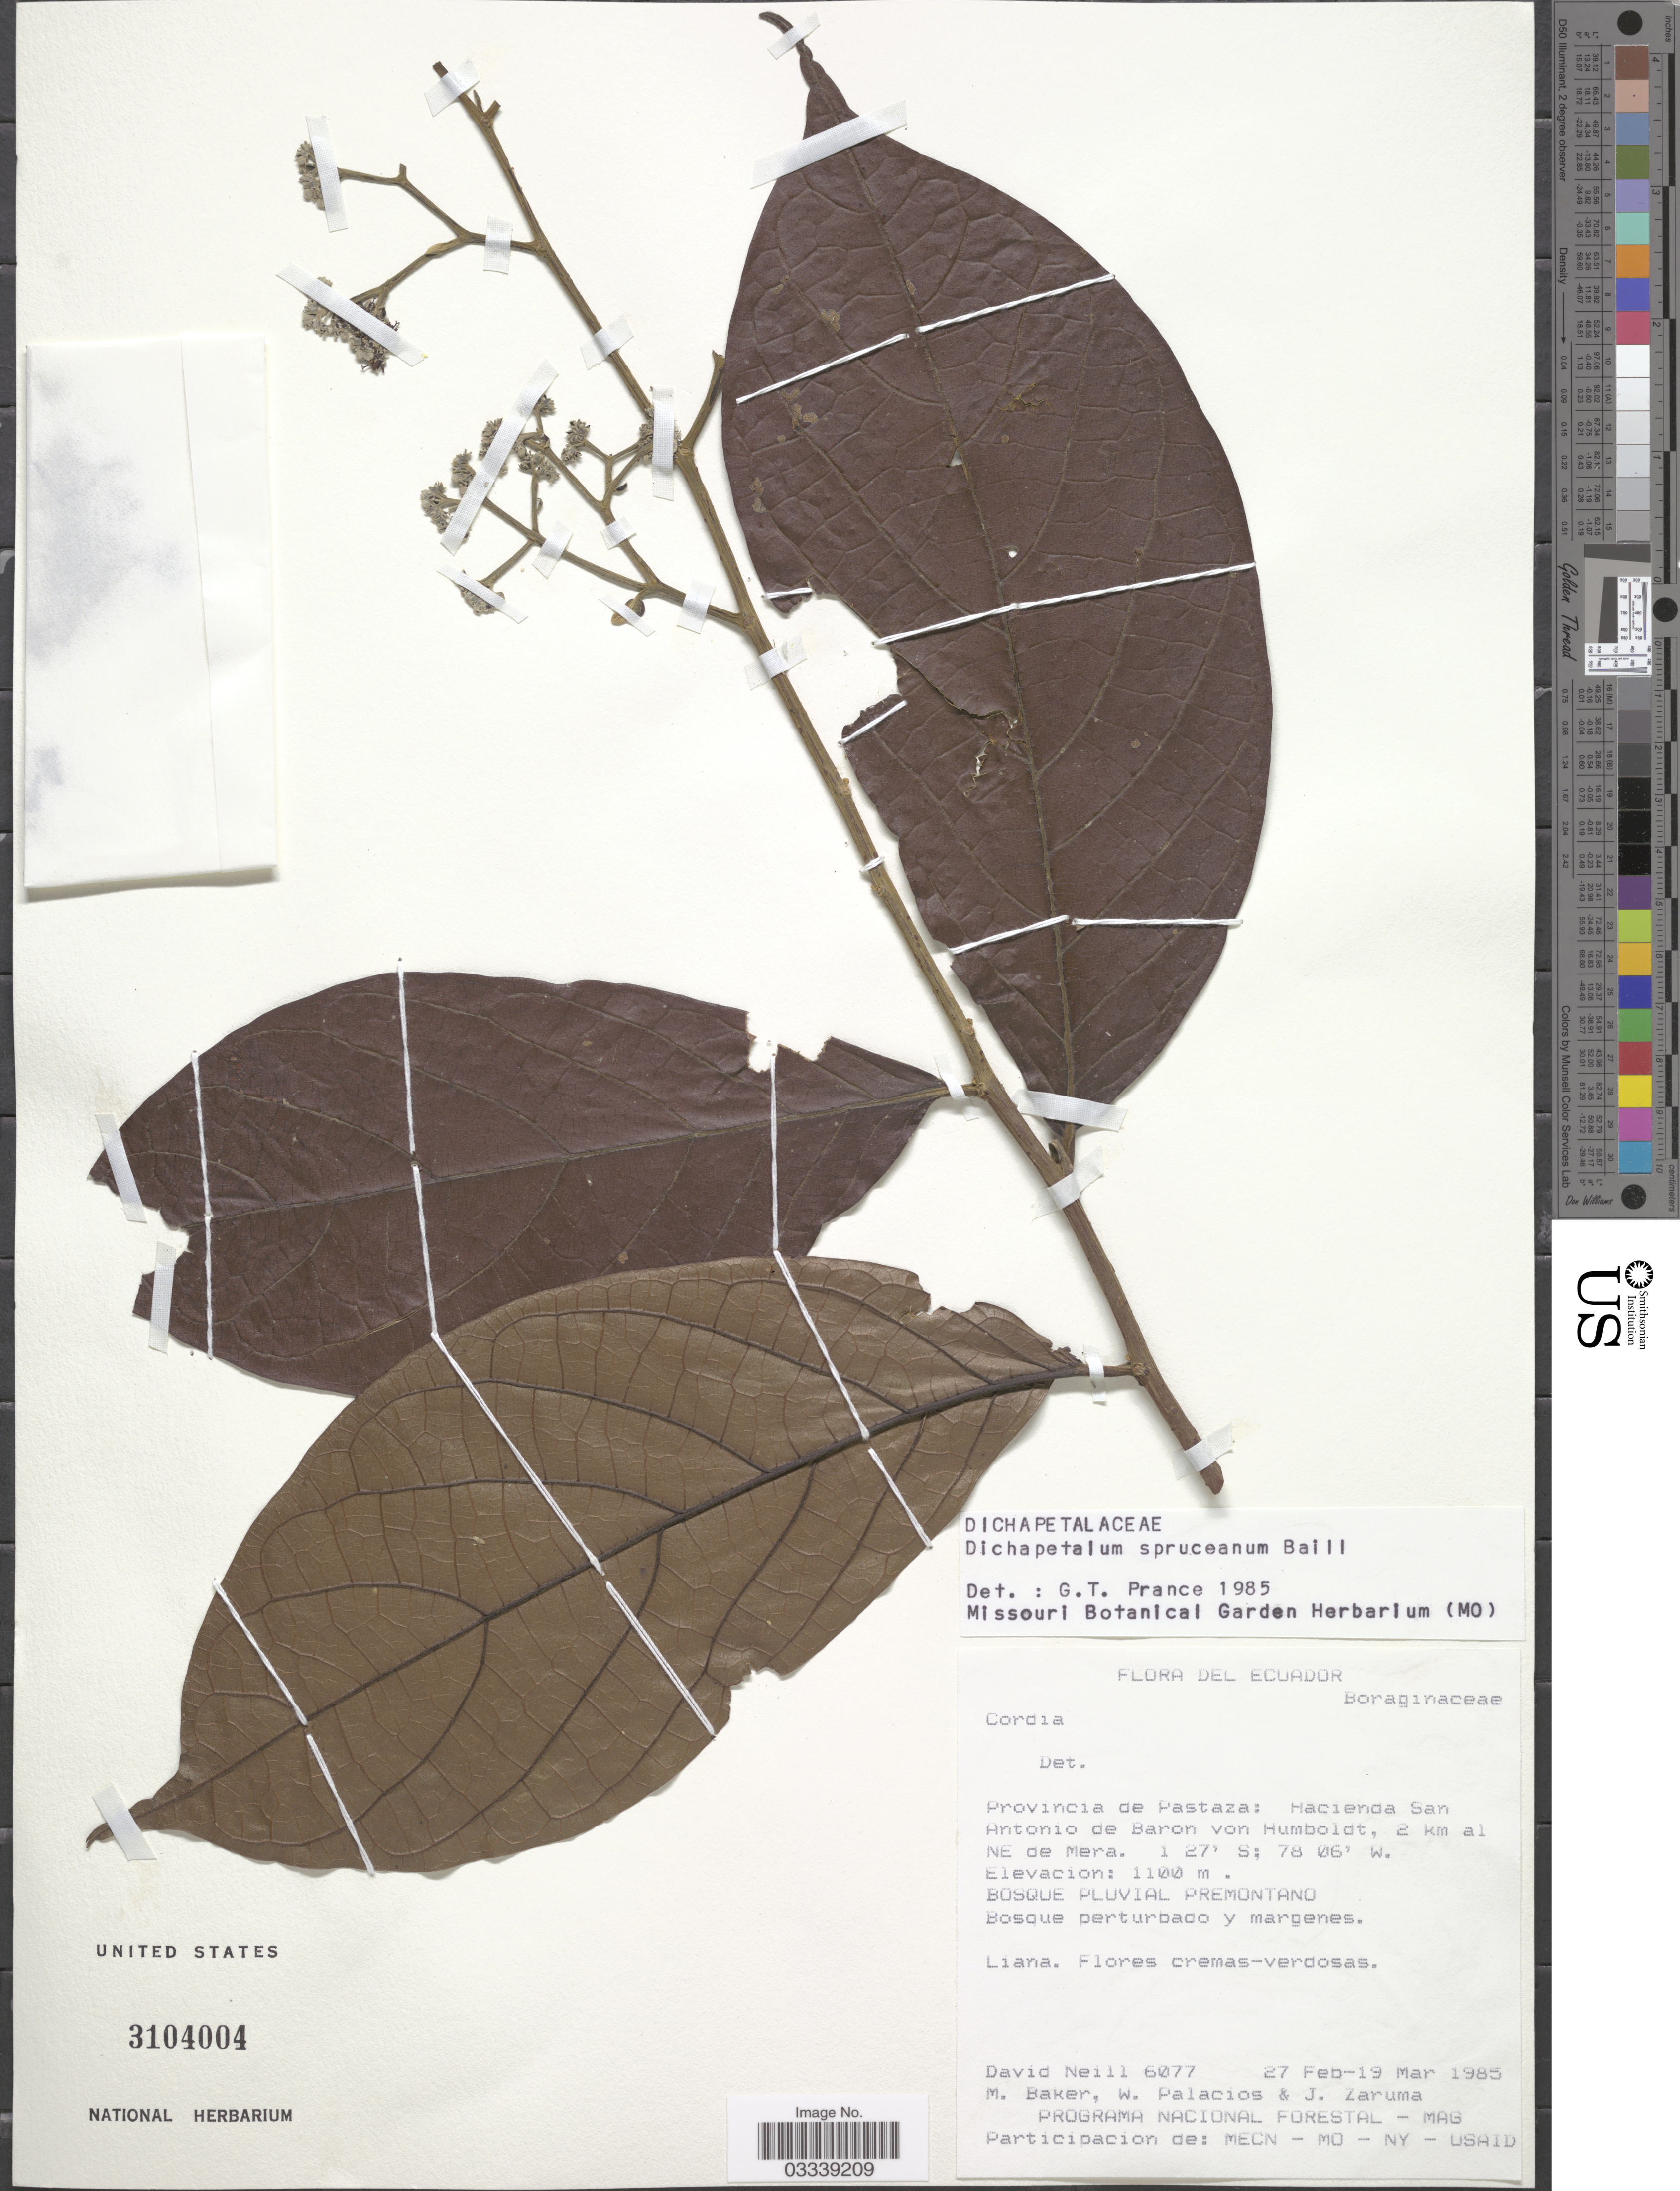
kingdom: Plantae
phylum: Tracheophyta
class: Magnoliopsida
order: Malpighiales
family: Dichapetalaceae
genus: Dichapetalum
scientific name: Dichapetalum spruceanum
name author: Baill.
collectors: D. Neill, M. Baker, W. Palacios & J. Zaruma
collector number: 6077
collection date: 1985-02-27/1985-03-19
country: Ecuador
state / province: Pastaza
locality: Hacienda San Antonio de Baron von Humboldt, 2 km al NE de Mera.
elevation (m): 1100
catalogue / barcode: US 3104004